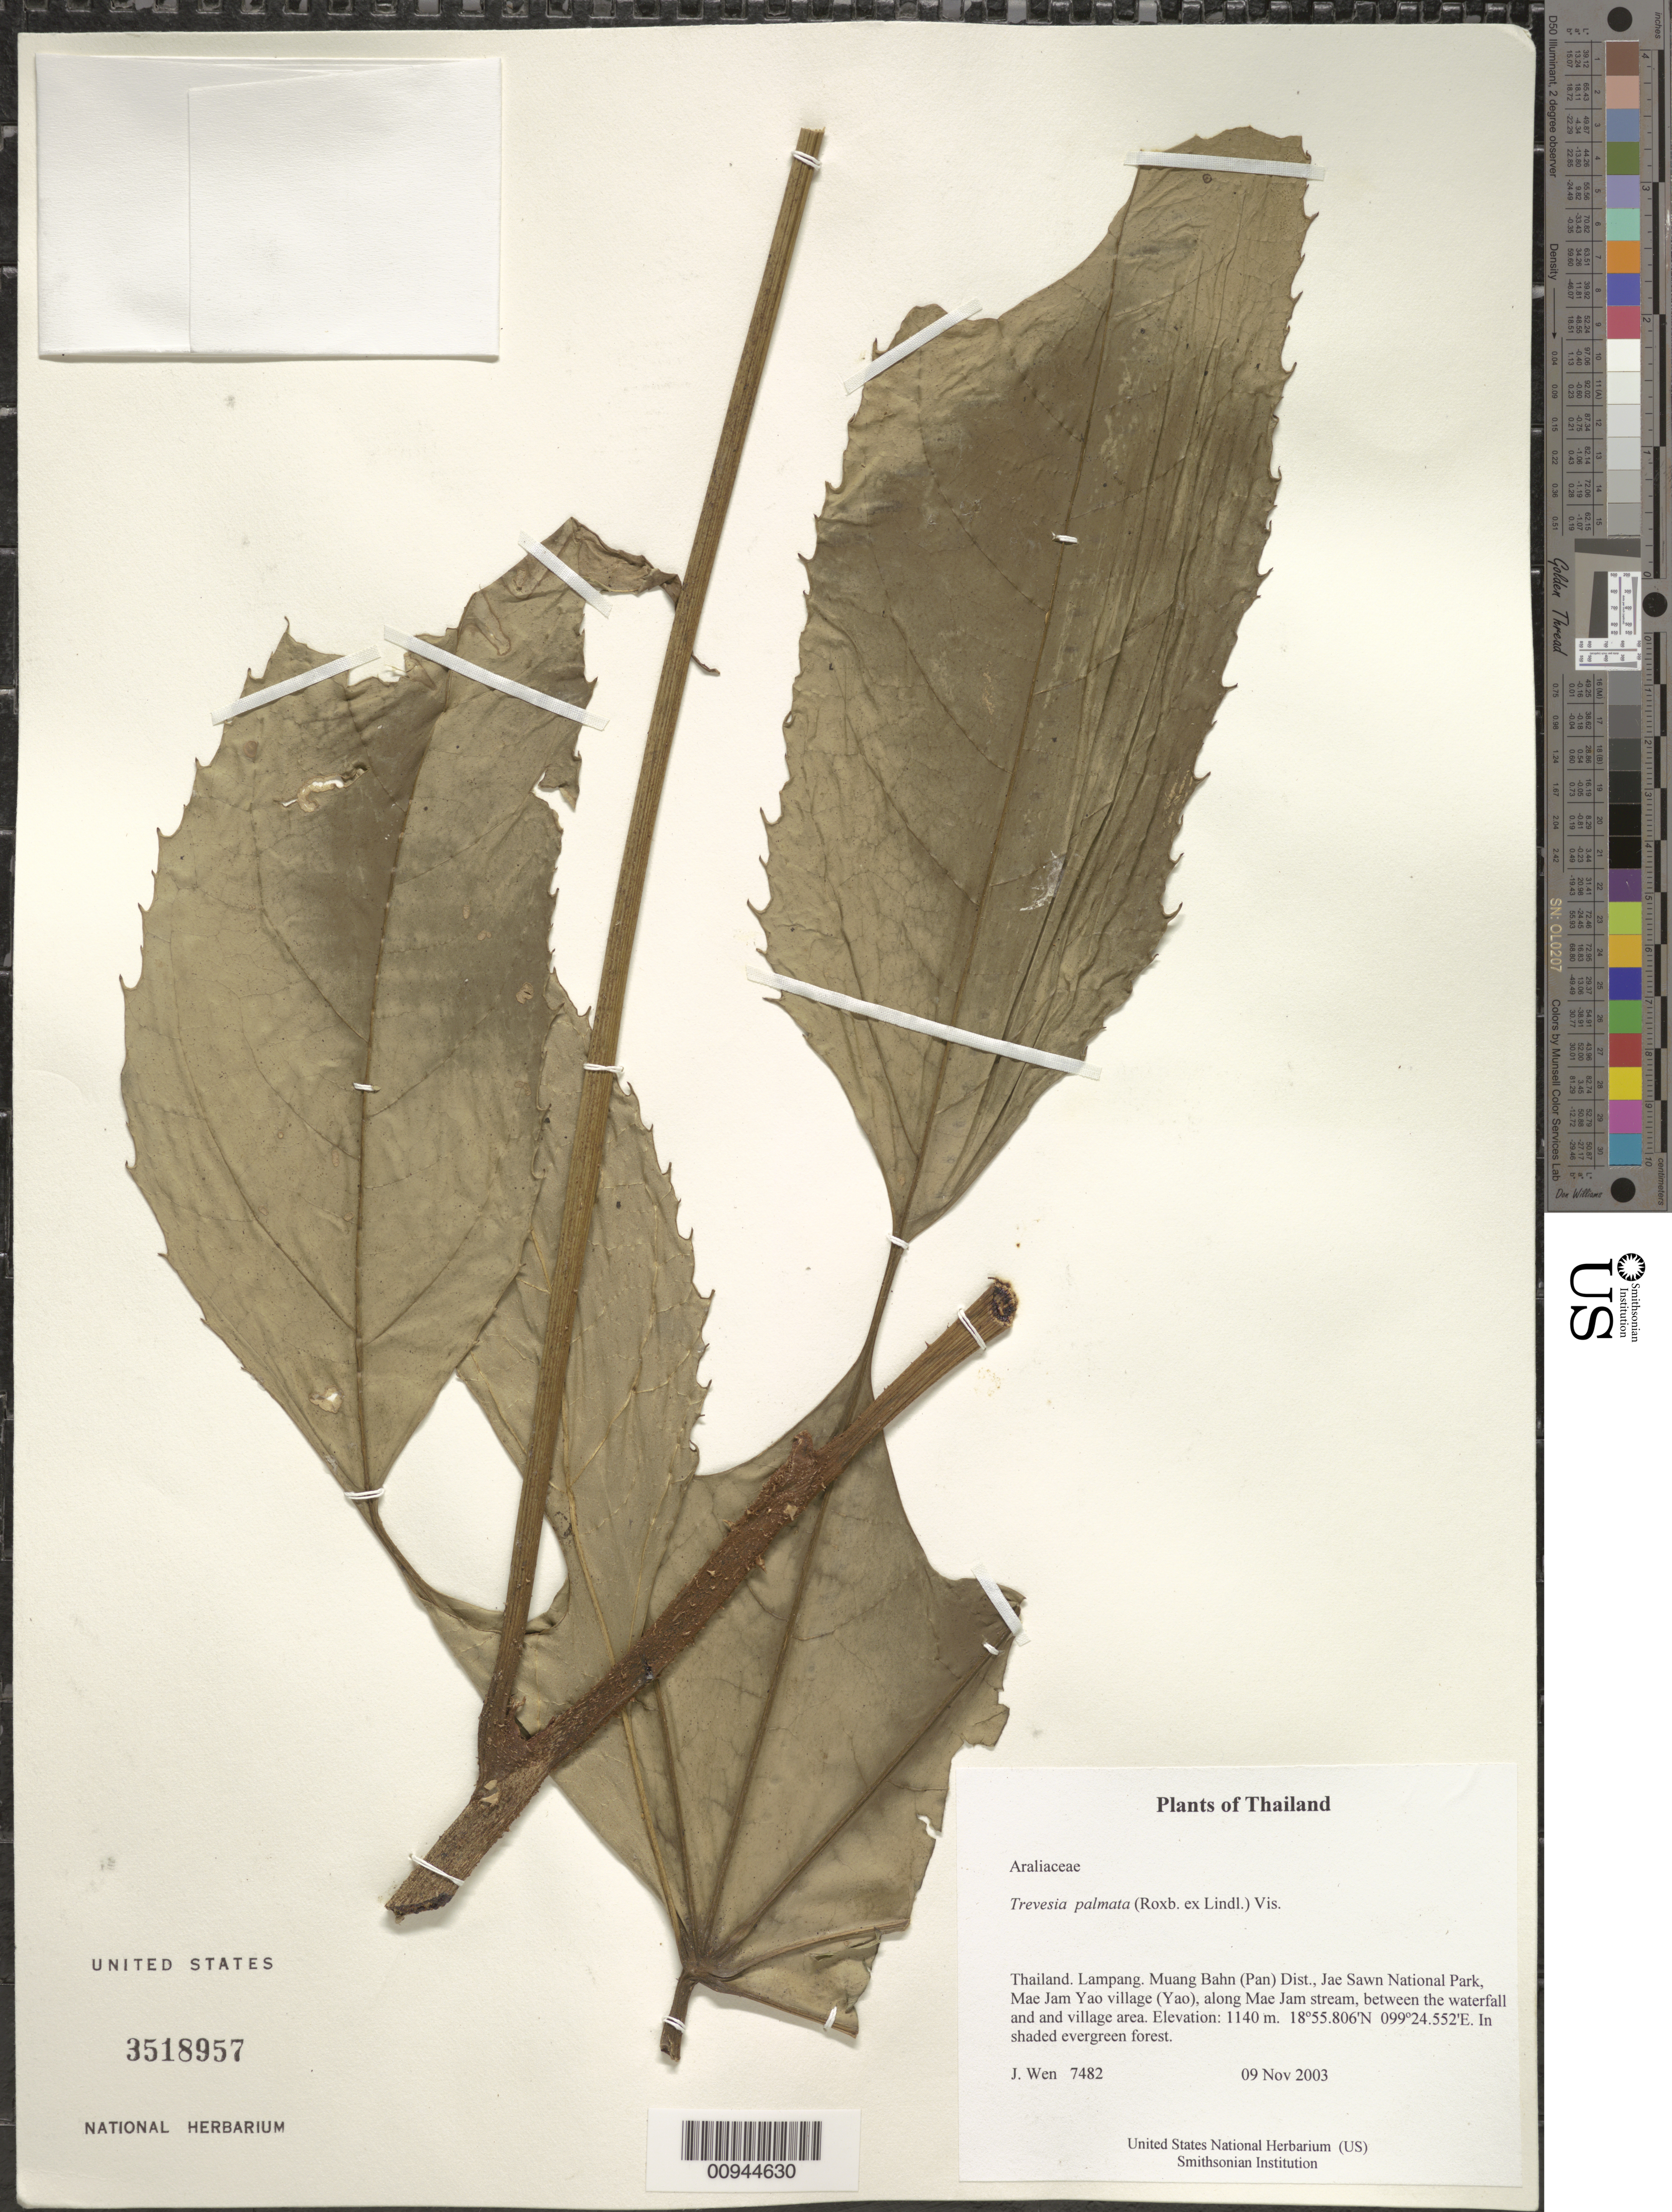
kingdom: Plantae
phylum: Tracheophyta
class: Magnoliopsida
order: Apiales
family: Araliaceae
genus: Trevesia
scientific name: Trevesia palmata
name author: (Roxb. ex Lindl.)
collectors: J. Wen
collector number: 7482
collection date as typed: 09 Nov 2003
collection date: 2003-11-09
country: Thailand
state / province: Lampang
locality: Muang Bahn (Pan) Dist., Jae Sawn National Park, Mae Jam Yao village (Yao), along Mae Jam stream, between the waterfall and and village area.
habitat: In shaded evergreen forest.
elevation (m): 1140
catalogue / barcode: US 3518957